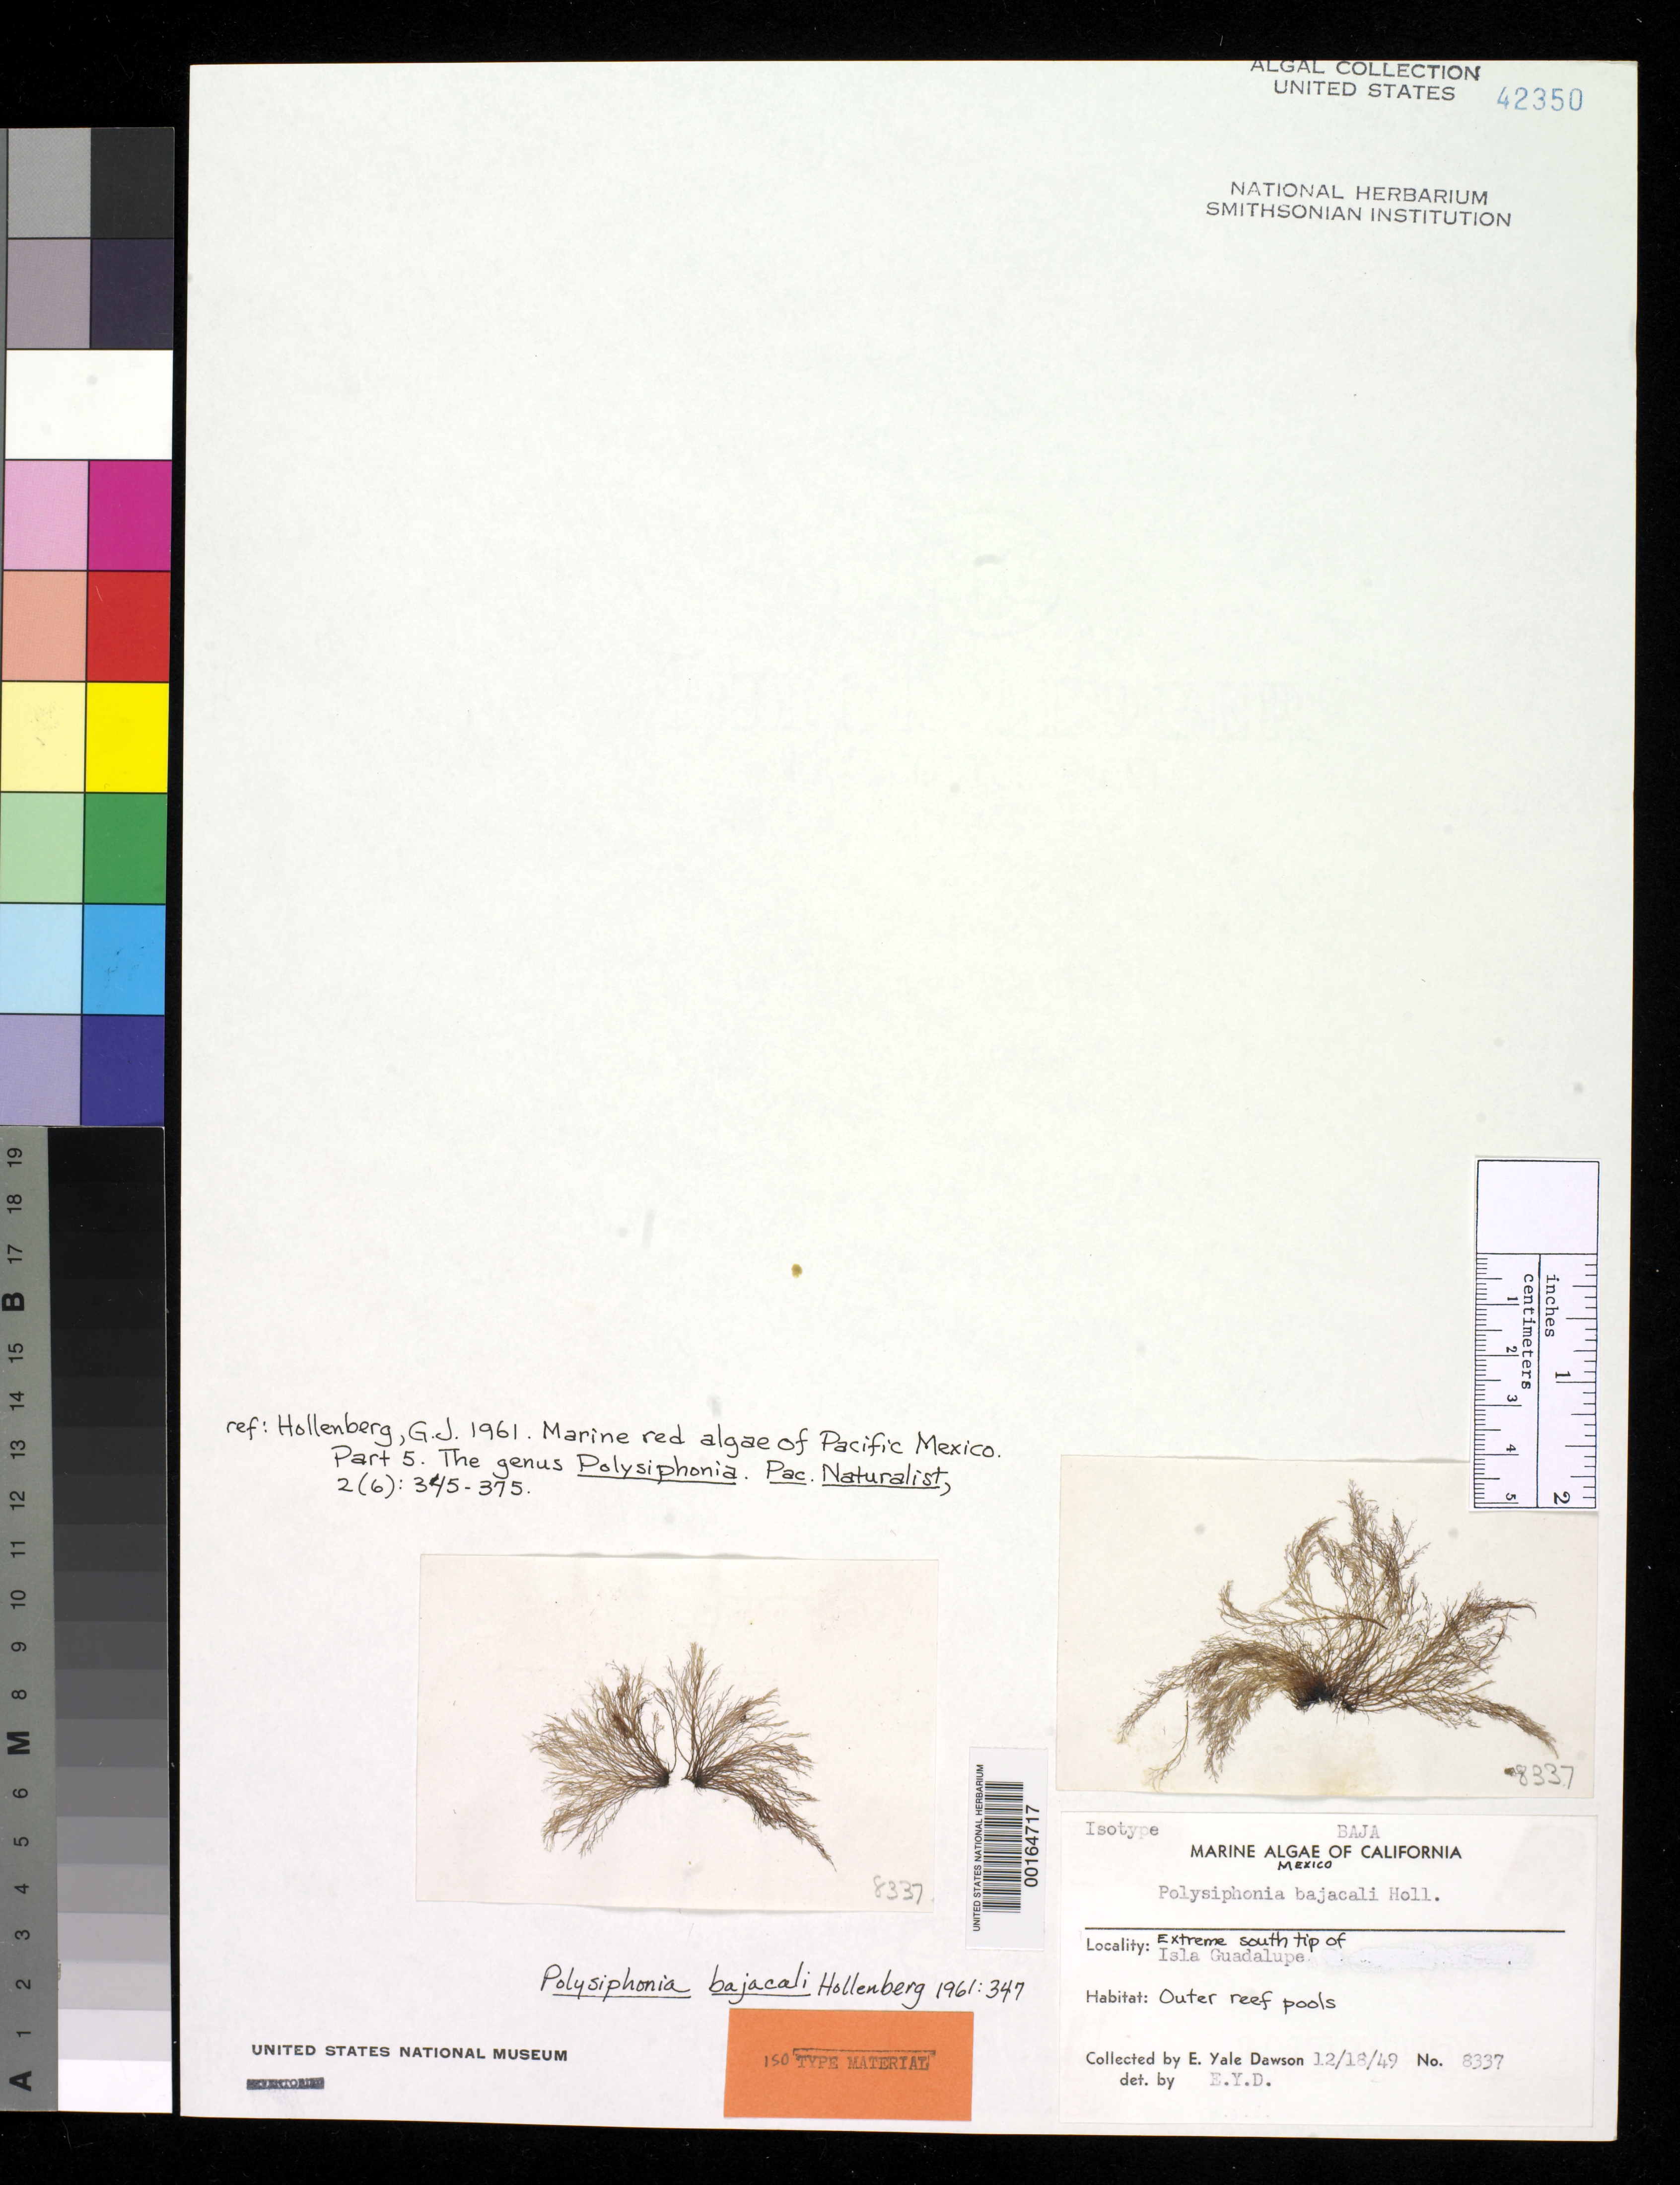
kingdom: Plantae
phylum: Rhodophyta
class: Florideophyceae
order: Ceramiales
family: Rhodomelaceae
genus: Polysiphonia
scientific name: Polysiphonia bajacali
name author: Hollenb.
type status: Isotype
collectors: E. Y. Dawson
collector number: EYD 8337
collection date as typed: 18 Dec 1949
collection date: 1949-12-18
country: Mexico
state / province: Baja California Norte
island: Isla Guadalupe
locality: South tip.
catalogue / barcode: US 42350